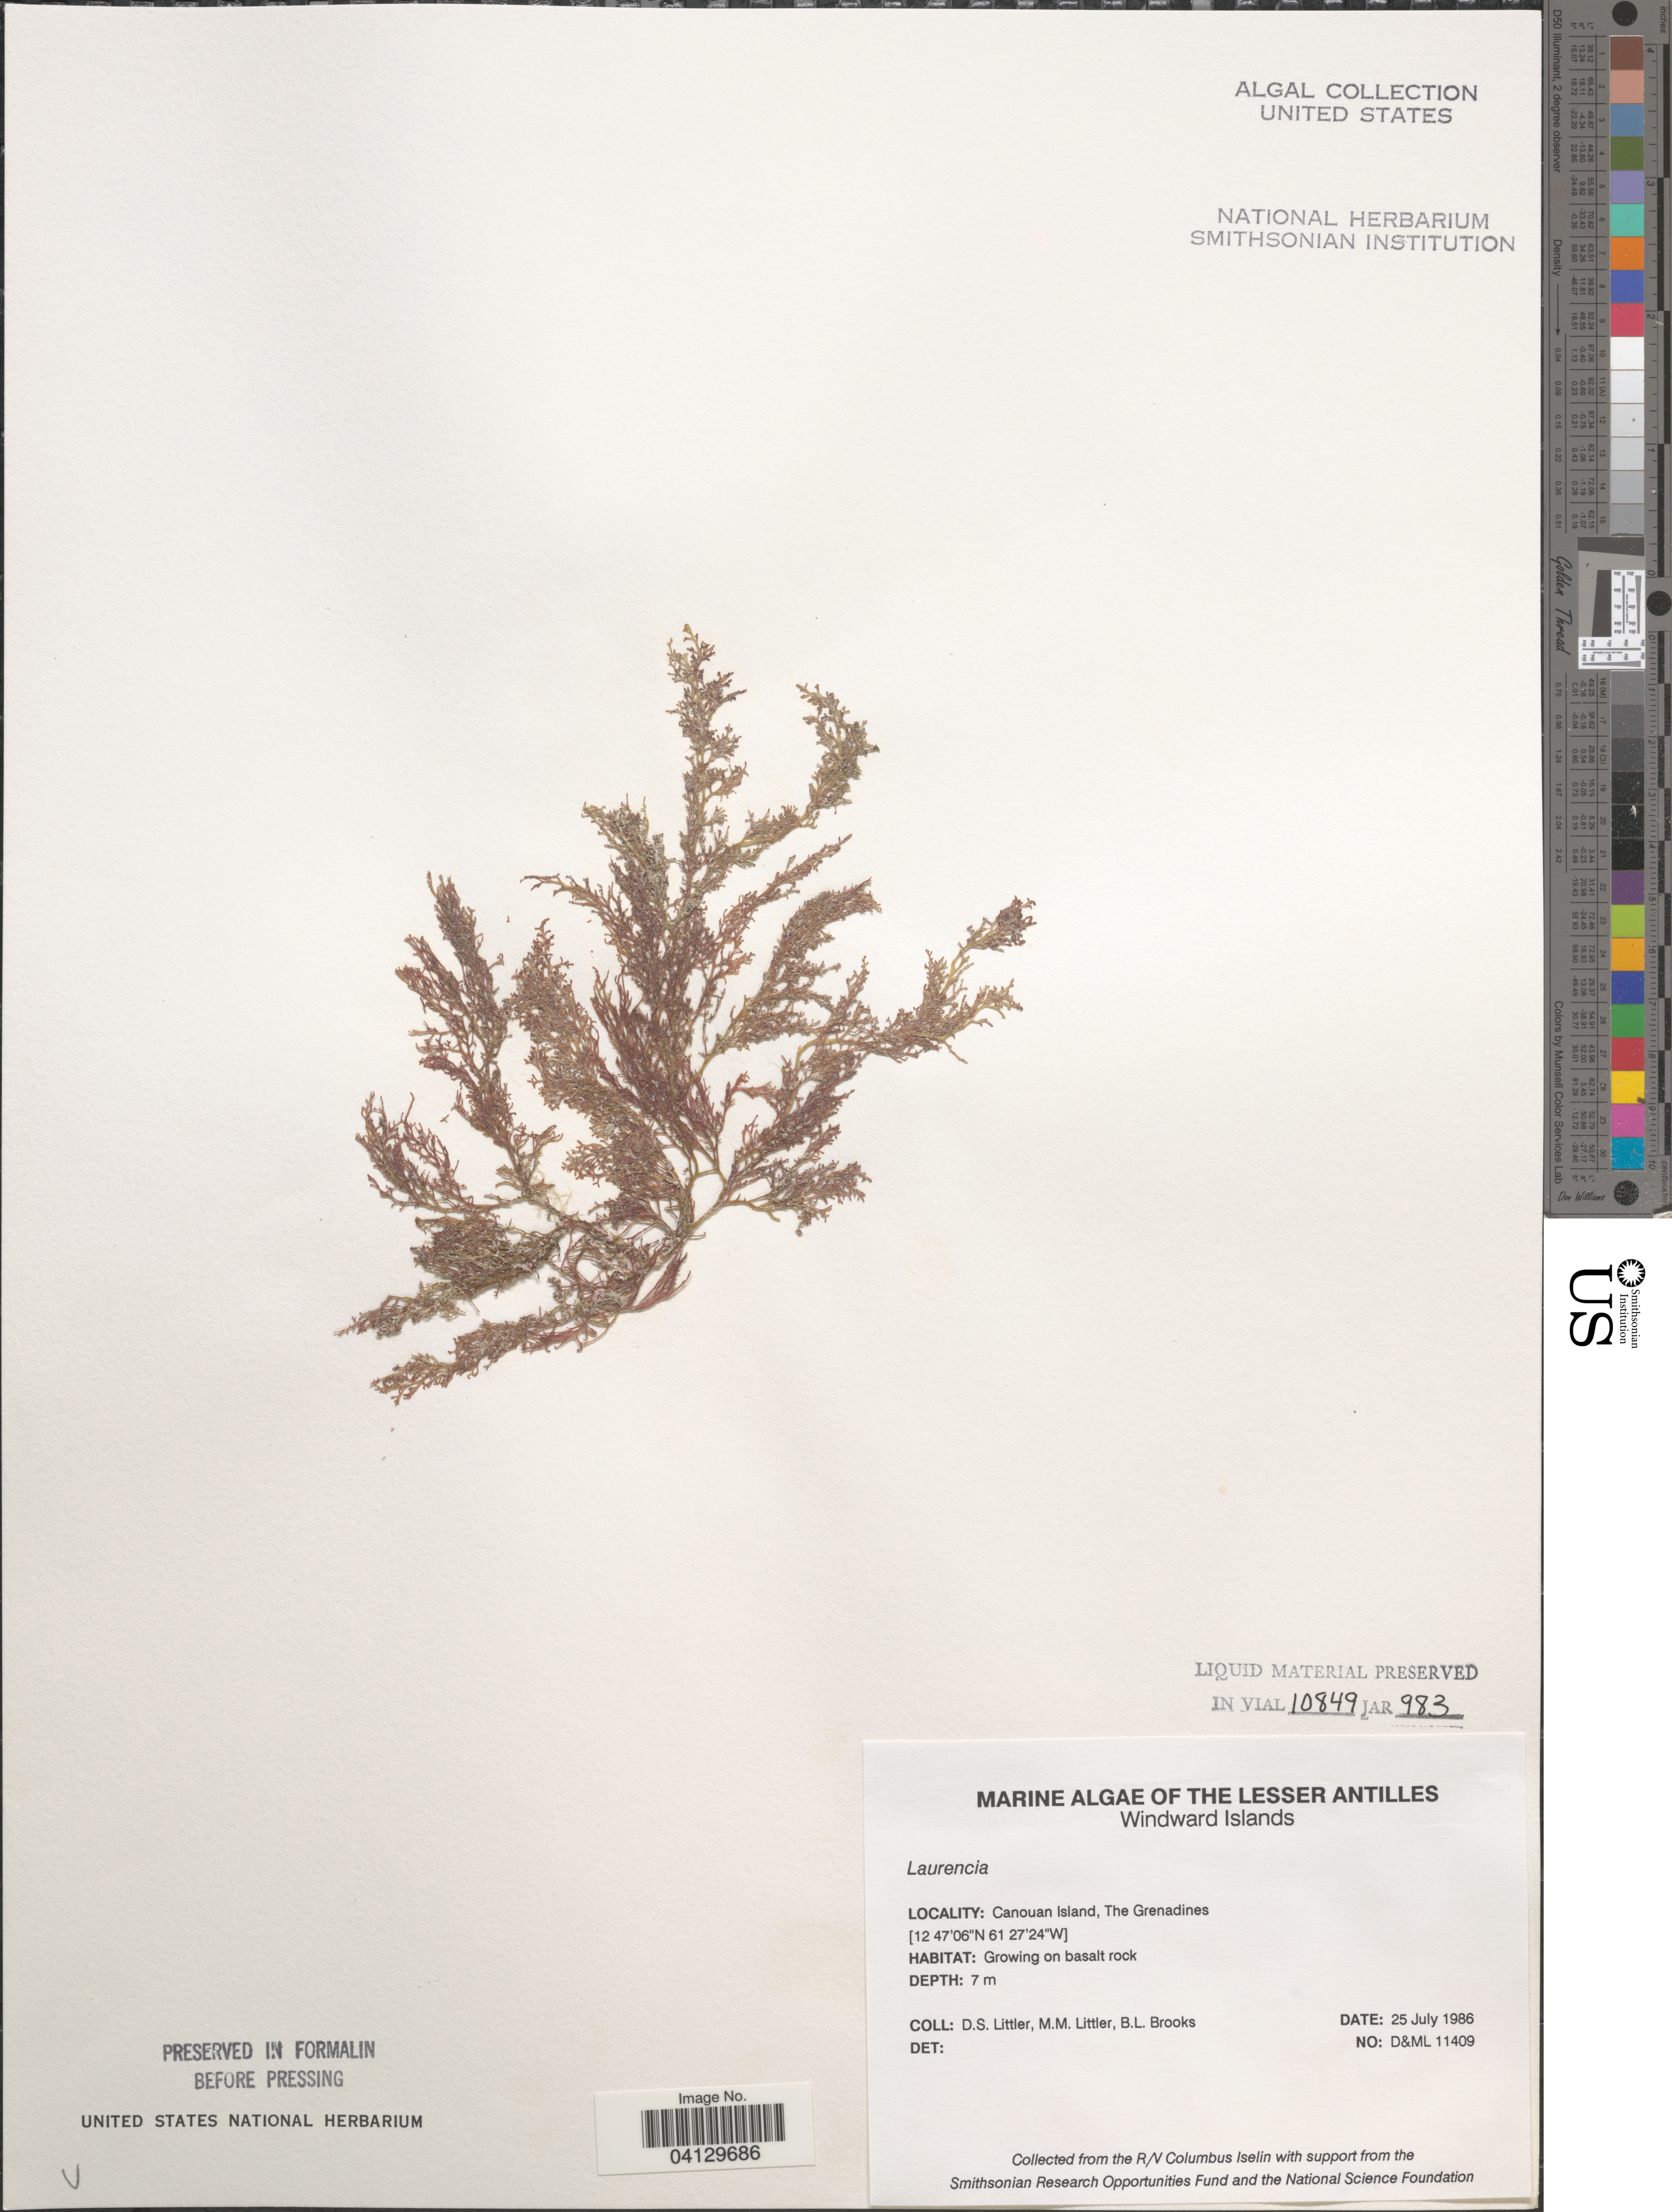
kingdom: Plantae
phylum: Rhodophyta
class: Florideophyceae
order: Ceramiales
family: Rhodomelaceae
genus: Laurencia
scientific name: Laurencia sp.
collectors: D. S. Littler & B. Brooks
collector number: D&ML11409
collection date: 1986-07-25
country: St. Vincent - Grenadines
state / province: Grenadines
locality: The Lesser Antilles. Windward Islands. Canouan Island, The Grenadines.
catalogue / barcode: US 328727